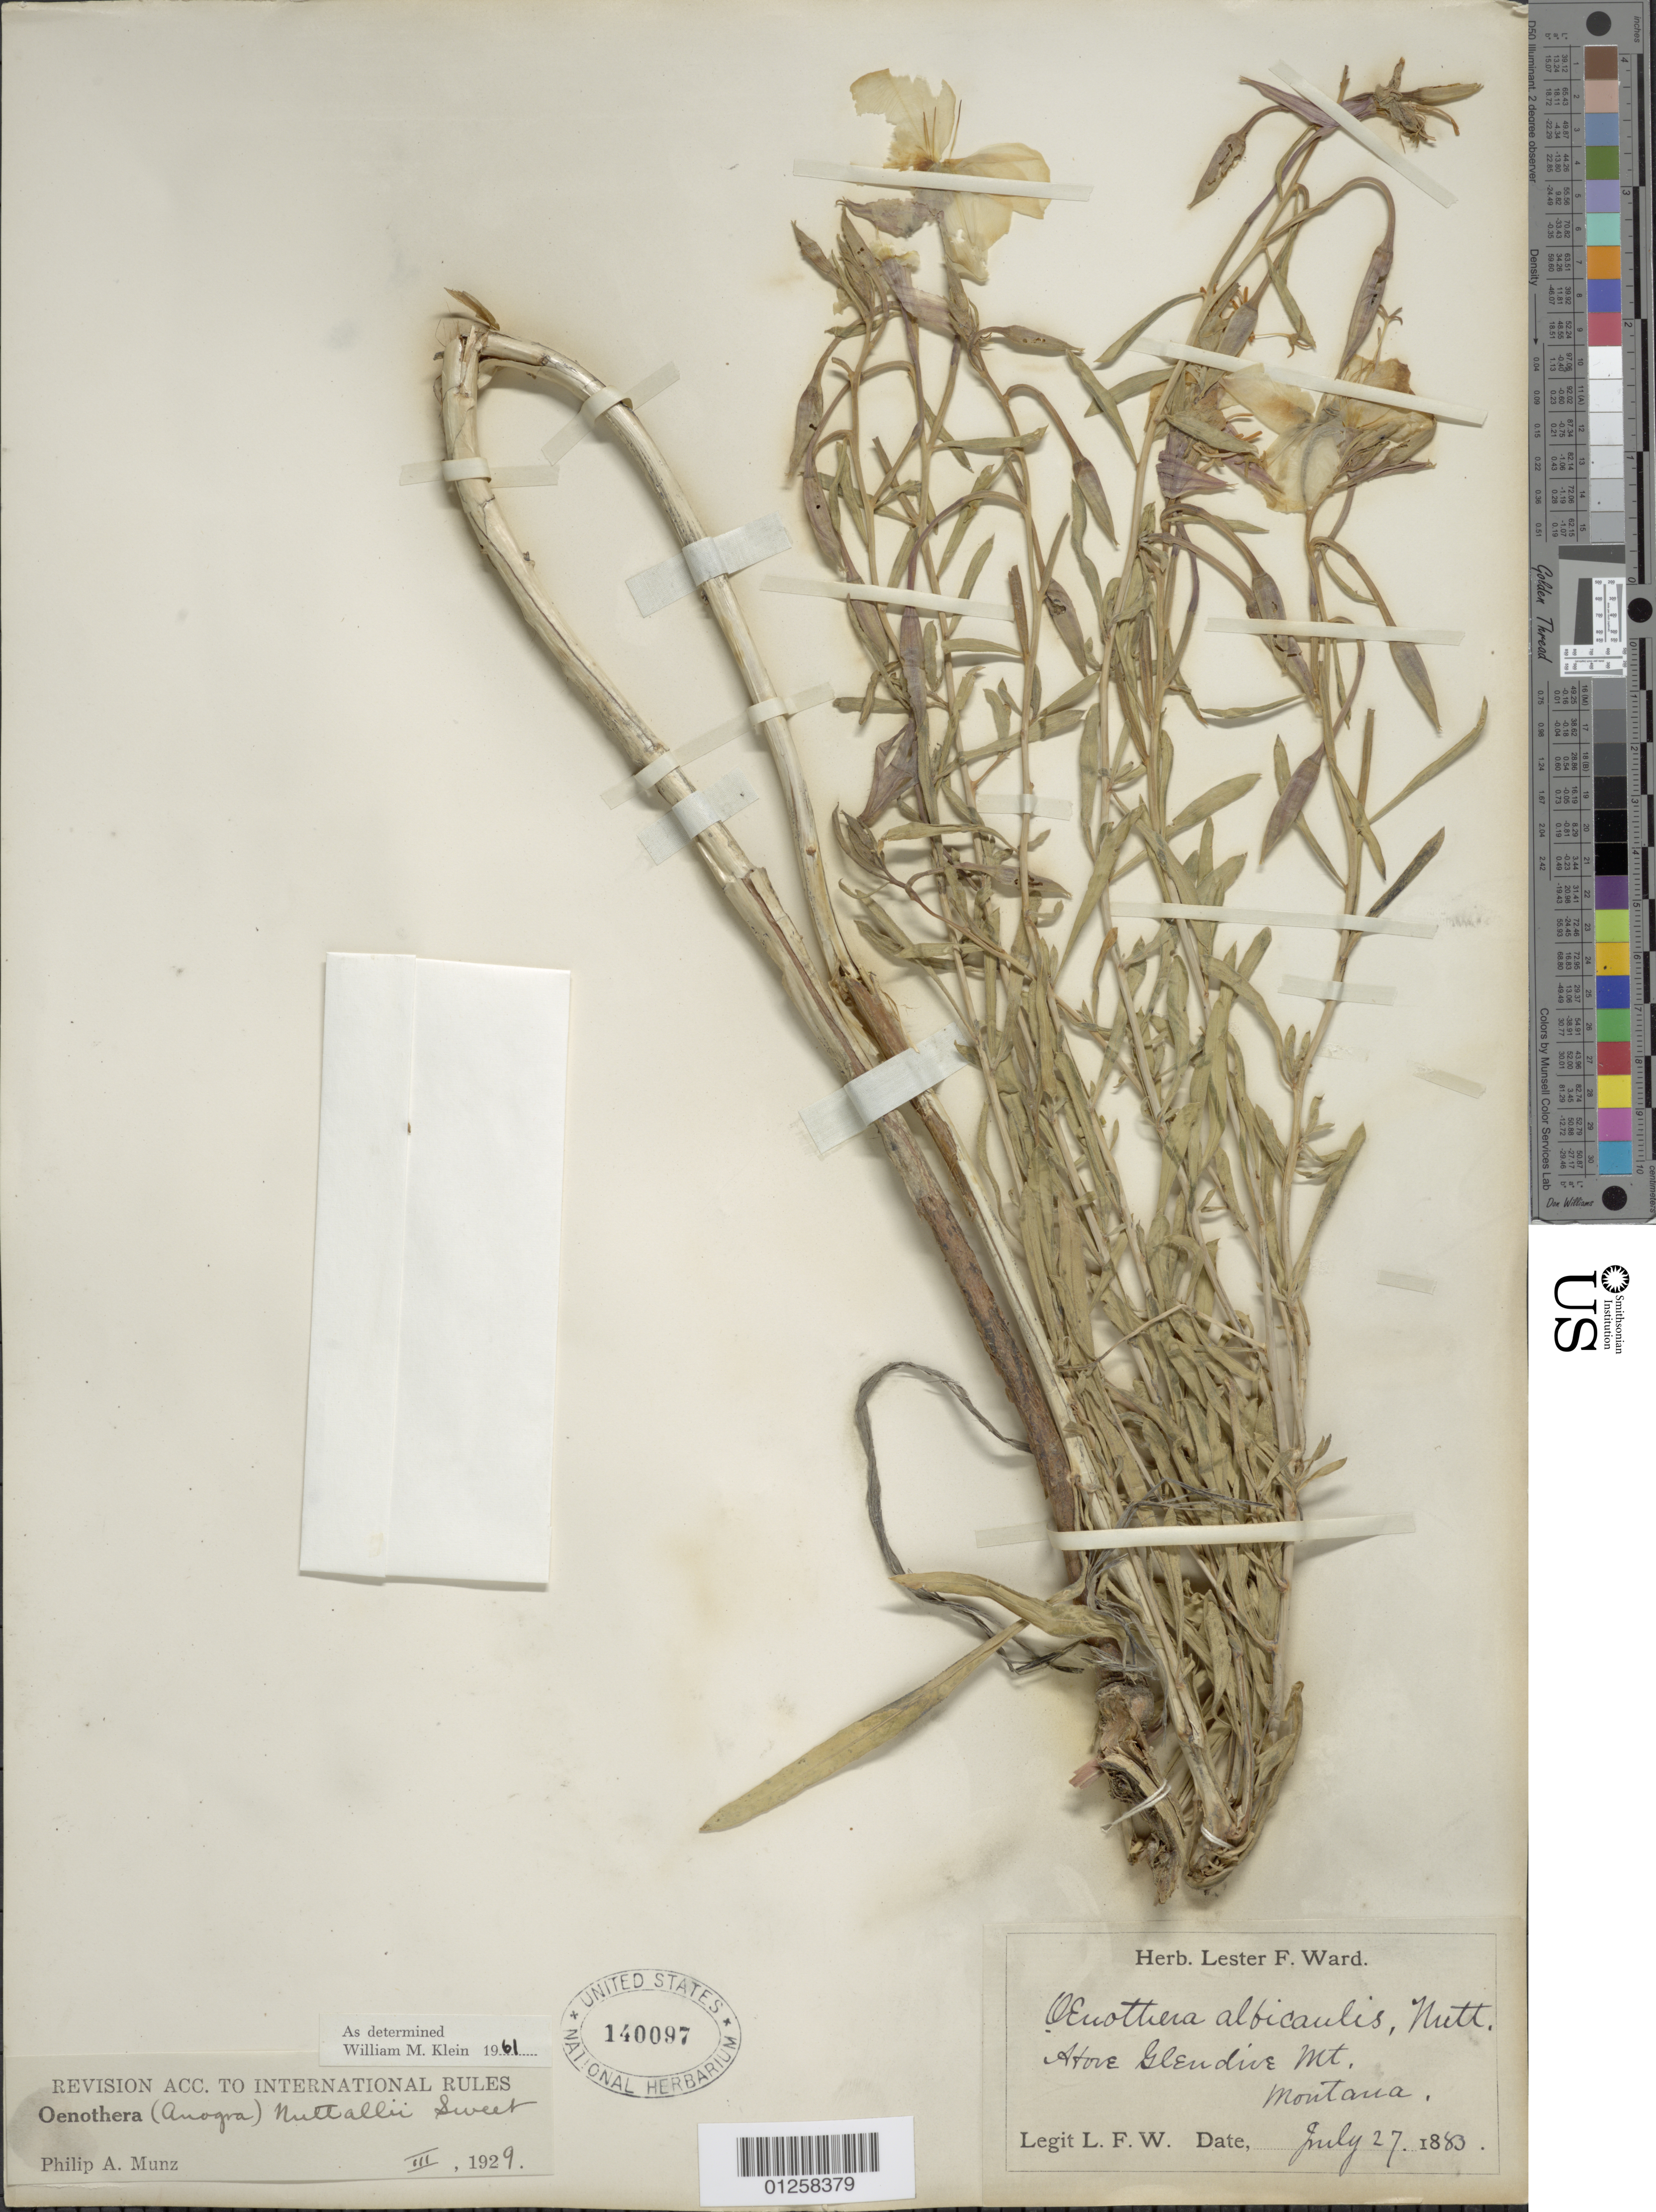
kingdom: Plantae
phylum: Tracheophyta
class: Magnoliopsida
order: Myrtales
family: Onagraceae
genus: Oenothera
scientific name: Oenothera nuttallii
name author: Sweet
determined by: Klein, W. M.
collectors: L. F. Ward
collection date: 1883-07-27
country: United States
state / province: Montana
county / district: Dawson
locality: Above Glendive Mtn.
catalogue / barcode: US 140097